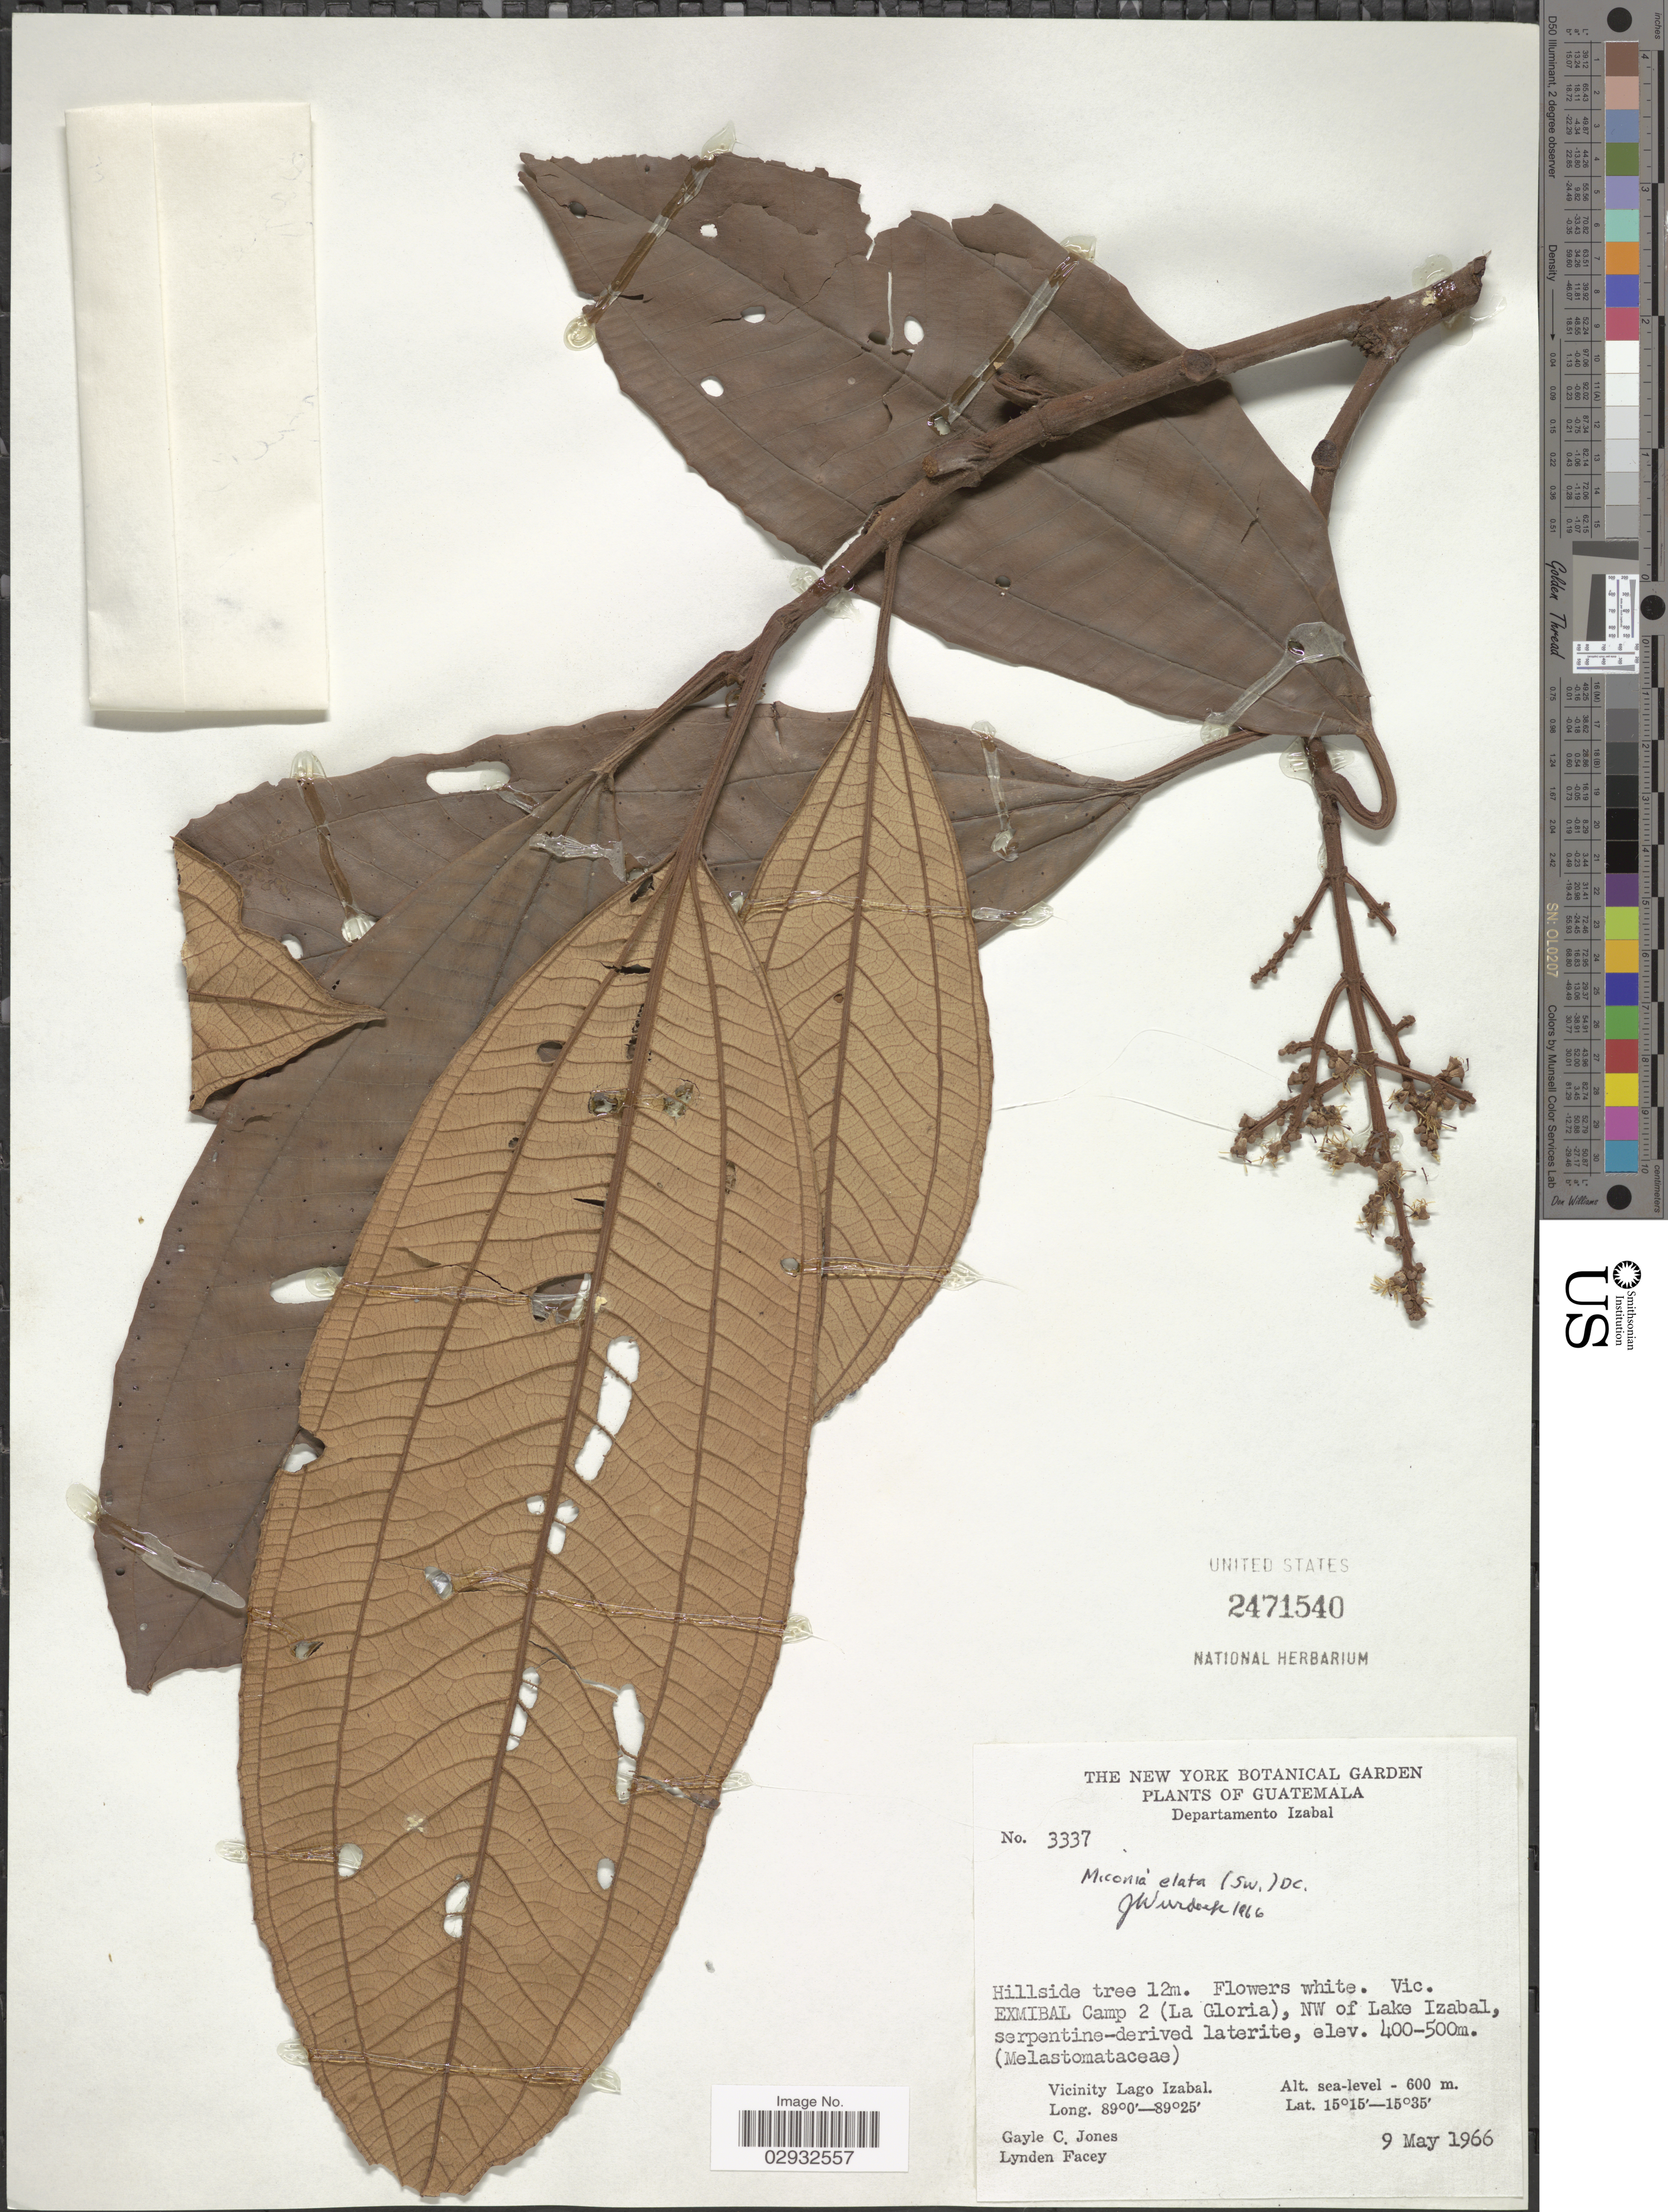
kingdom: Plantae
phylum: Tracheophyta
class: Magnoliopsida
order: Myrtales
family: Melastomataceae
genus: Miconia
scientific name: Miconia elata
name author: (Sw.) DC.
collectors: G. C. Jones & L. Facey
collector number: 3337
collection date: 1966-05-09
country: Guatemala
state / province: Izabal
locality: Departamento Izabal. Vic. EXMIBAL Camp 2 (La Gloria), NW of Lake Izabal. Vicinity of Lago Izabal.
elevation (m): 400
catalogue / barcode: US 2471540